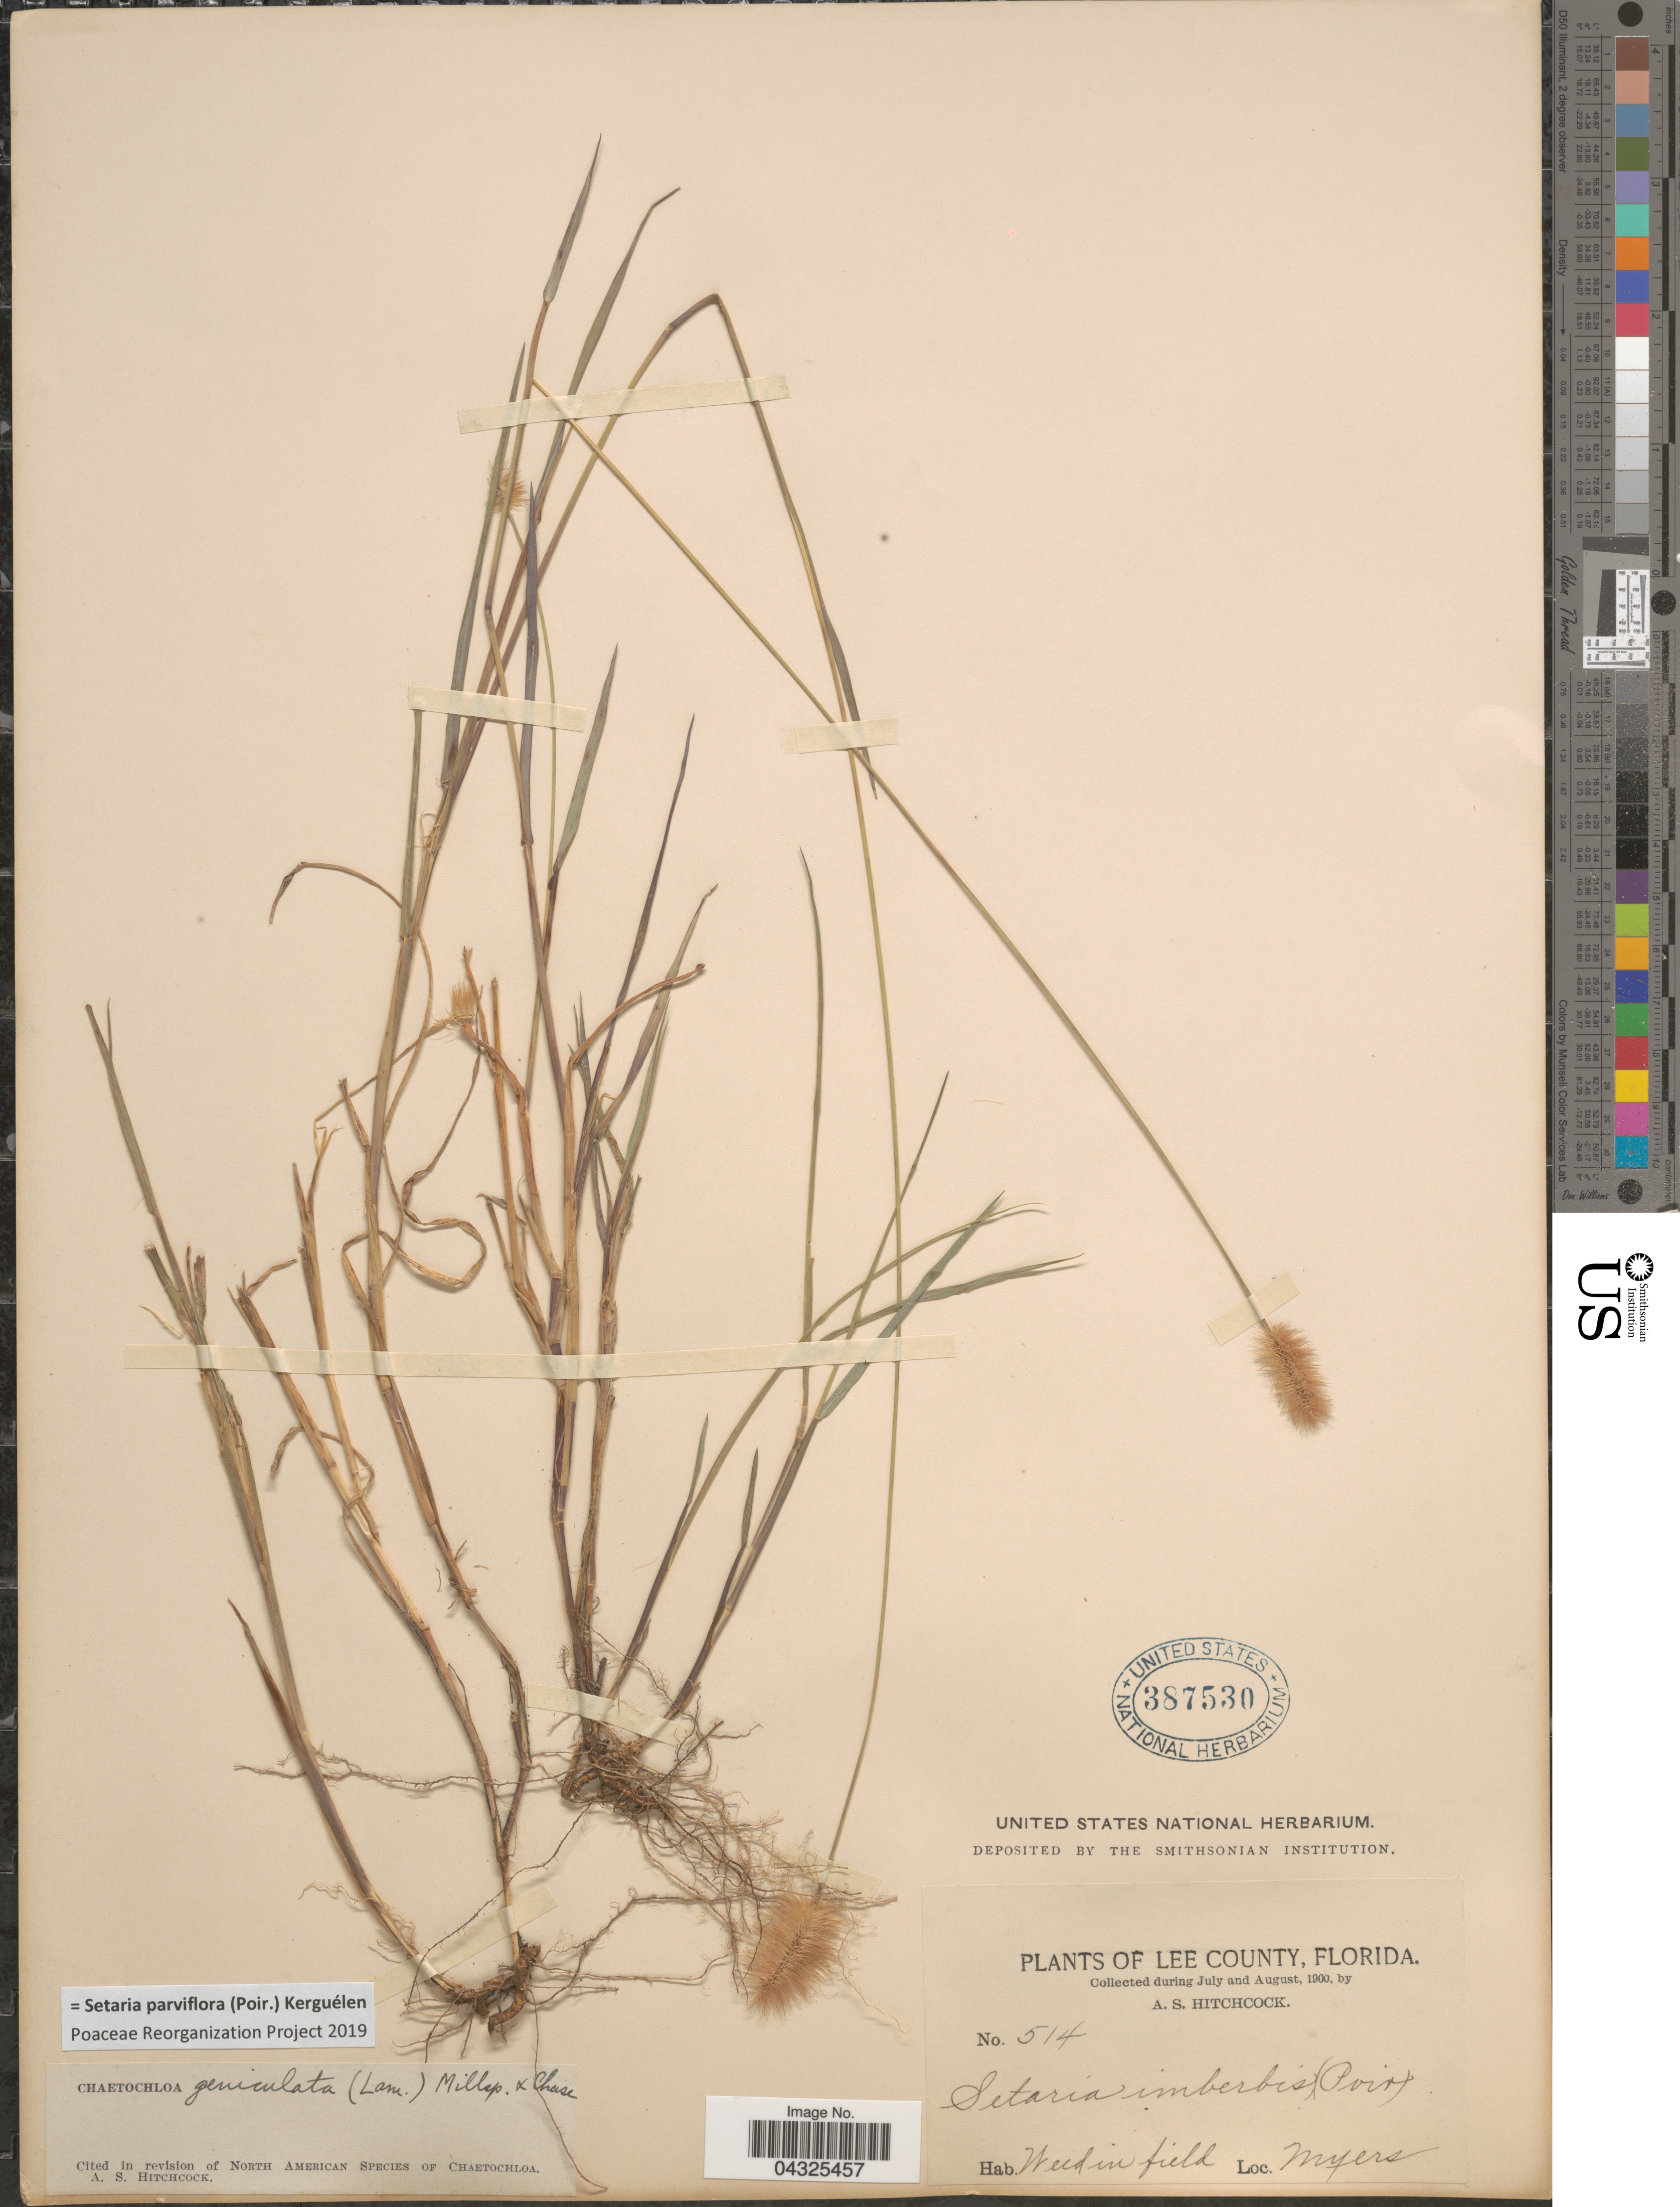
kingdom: Plantae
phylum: Tracheophyta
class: Liliopsida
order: Poales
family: Poaceae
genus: Setaria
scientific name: Setaria parviflora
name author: (Poir.) Kerguélen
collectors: A. S. Hitchcock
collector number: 514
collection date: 1900-07/1900-08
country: United States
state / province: Florida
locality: Lee County. Myers.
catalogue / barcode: US 387530